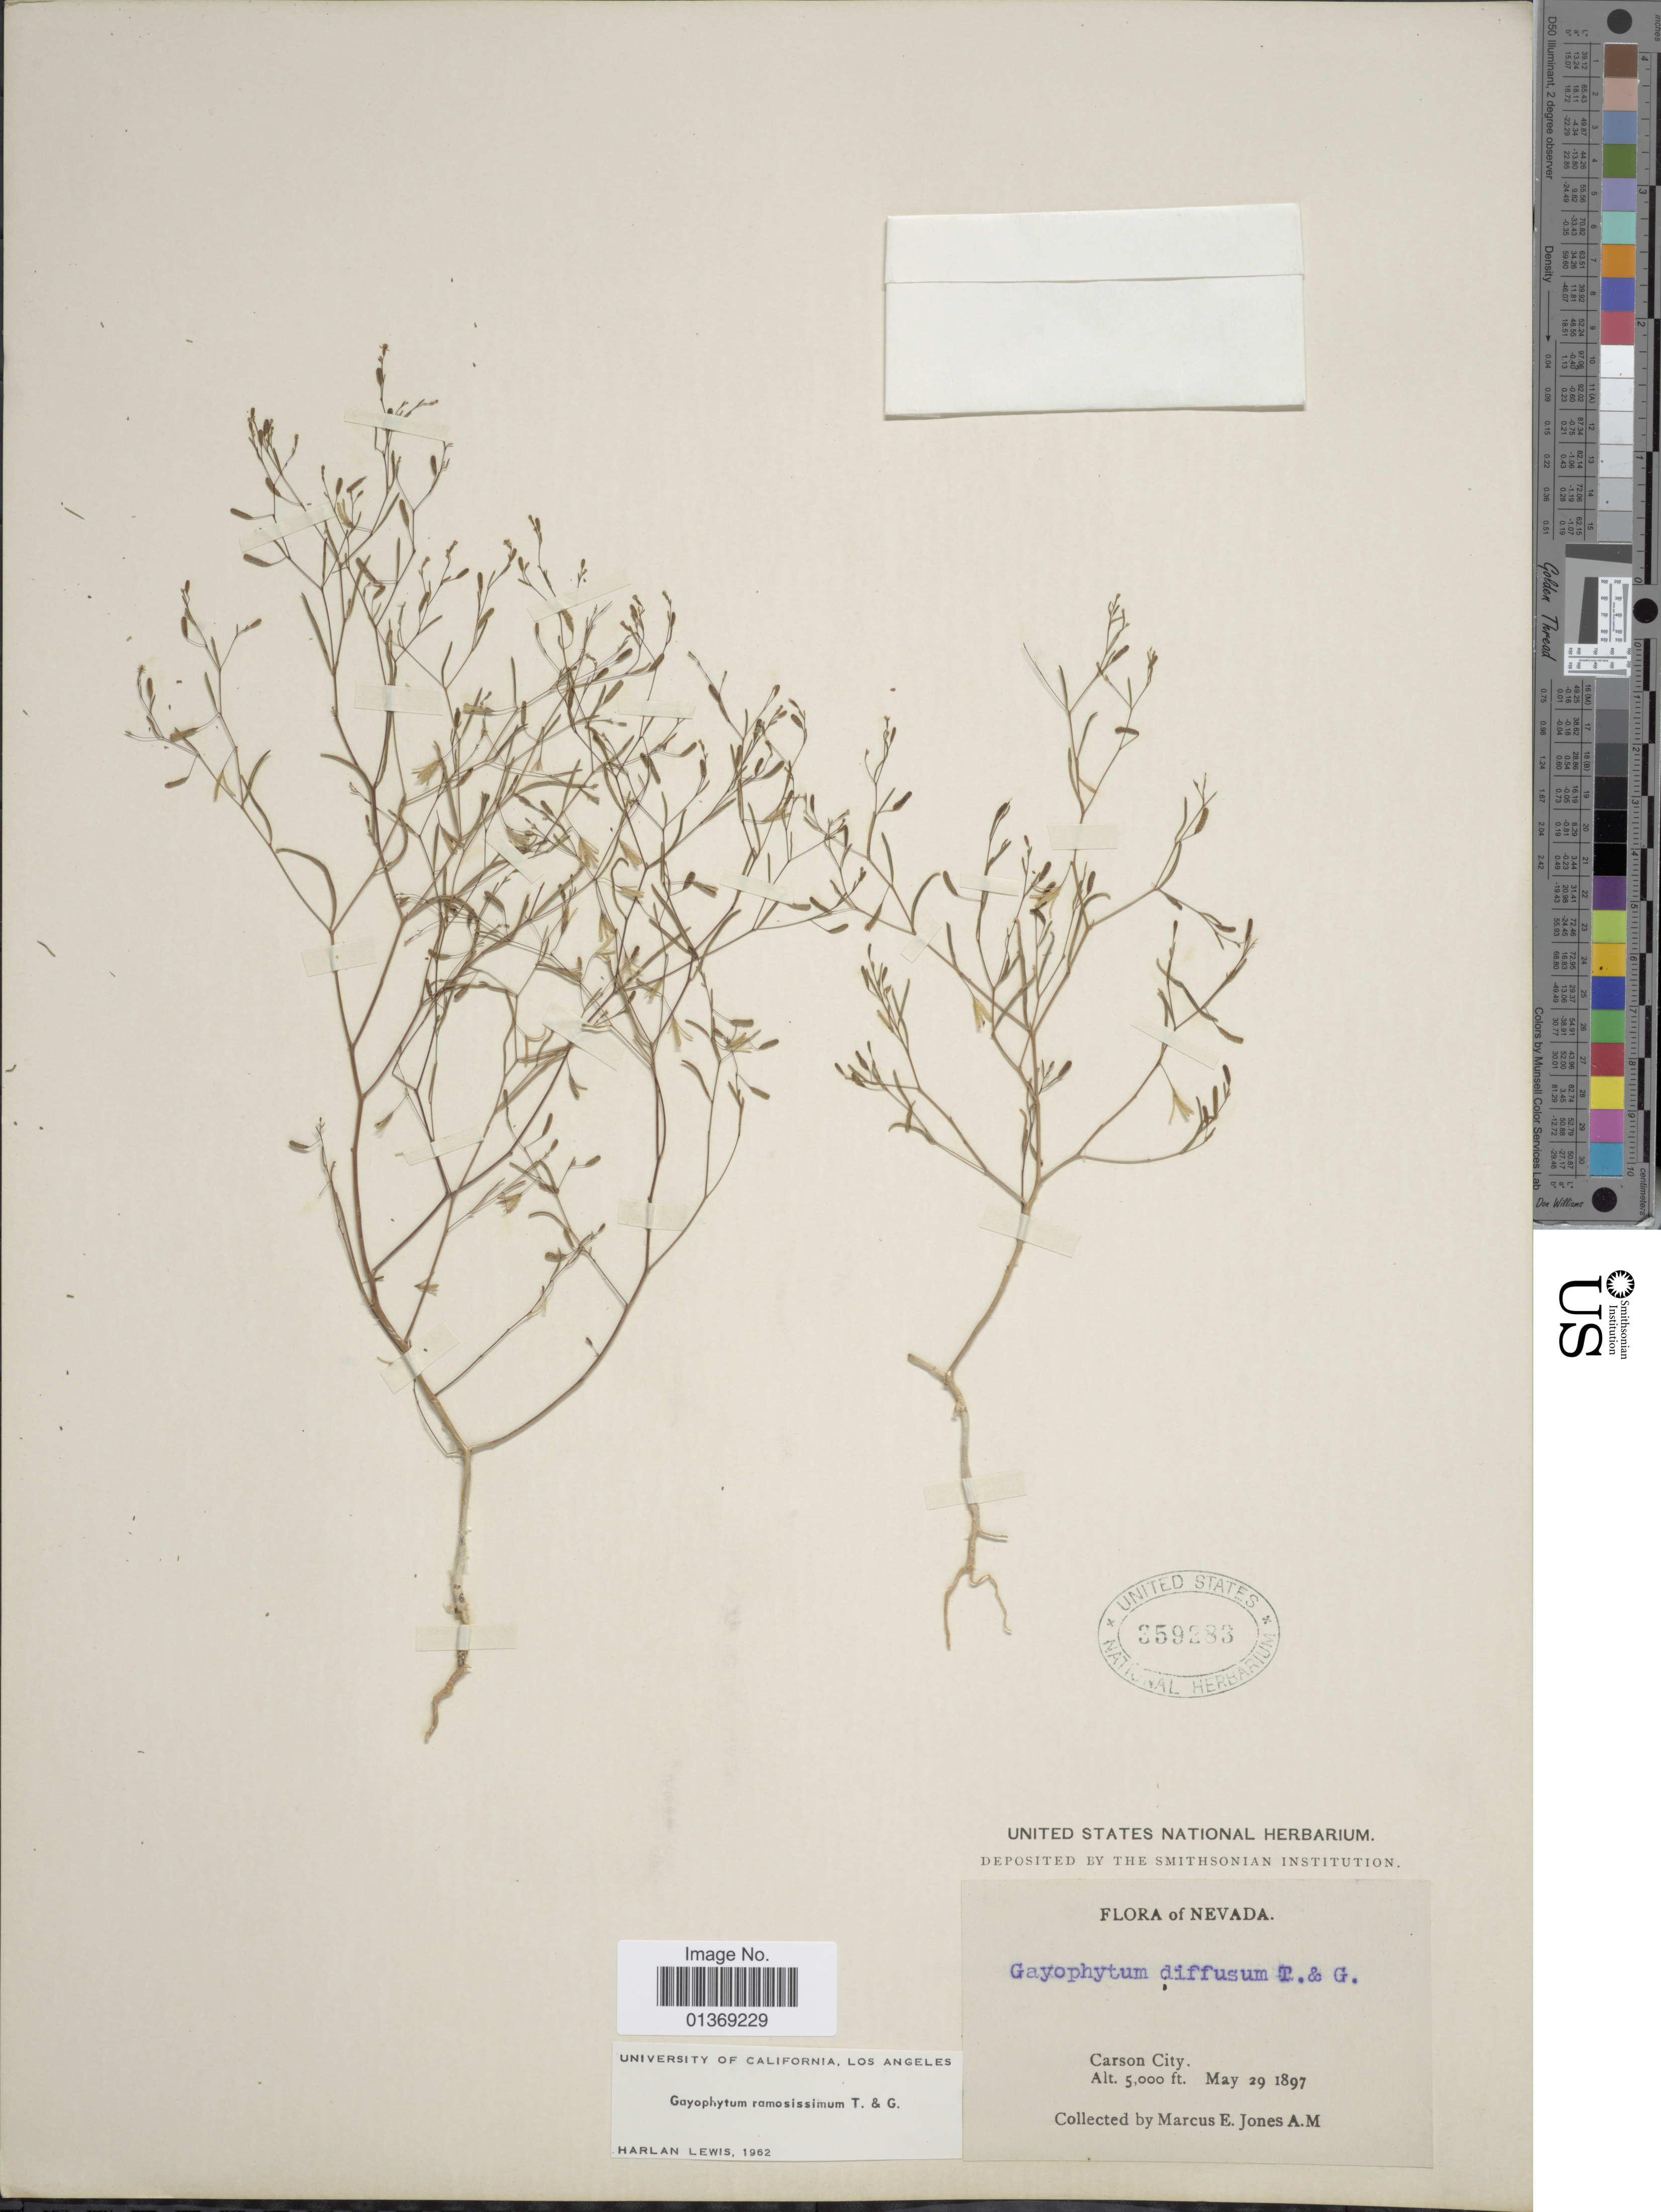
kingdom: Plantae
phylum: Tracheophyta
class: Magnoliopsida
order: Myrtales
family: Onagraceae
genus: Gayophytum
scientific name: Gayophytum ramosissimum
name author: Torr. & A. Gray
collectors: M. E. Jones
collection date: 1897-05-29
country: United States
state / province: Nevada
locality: Carson City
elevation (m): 1524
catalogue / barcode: US 359283